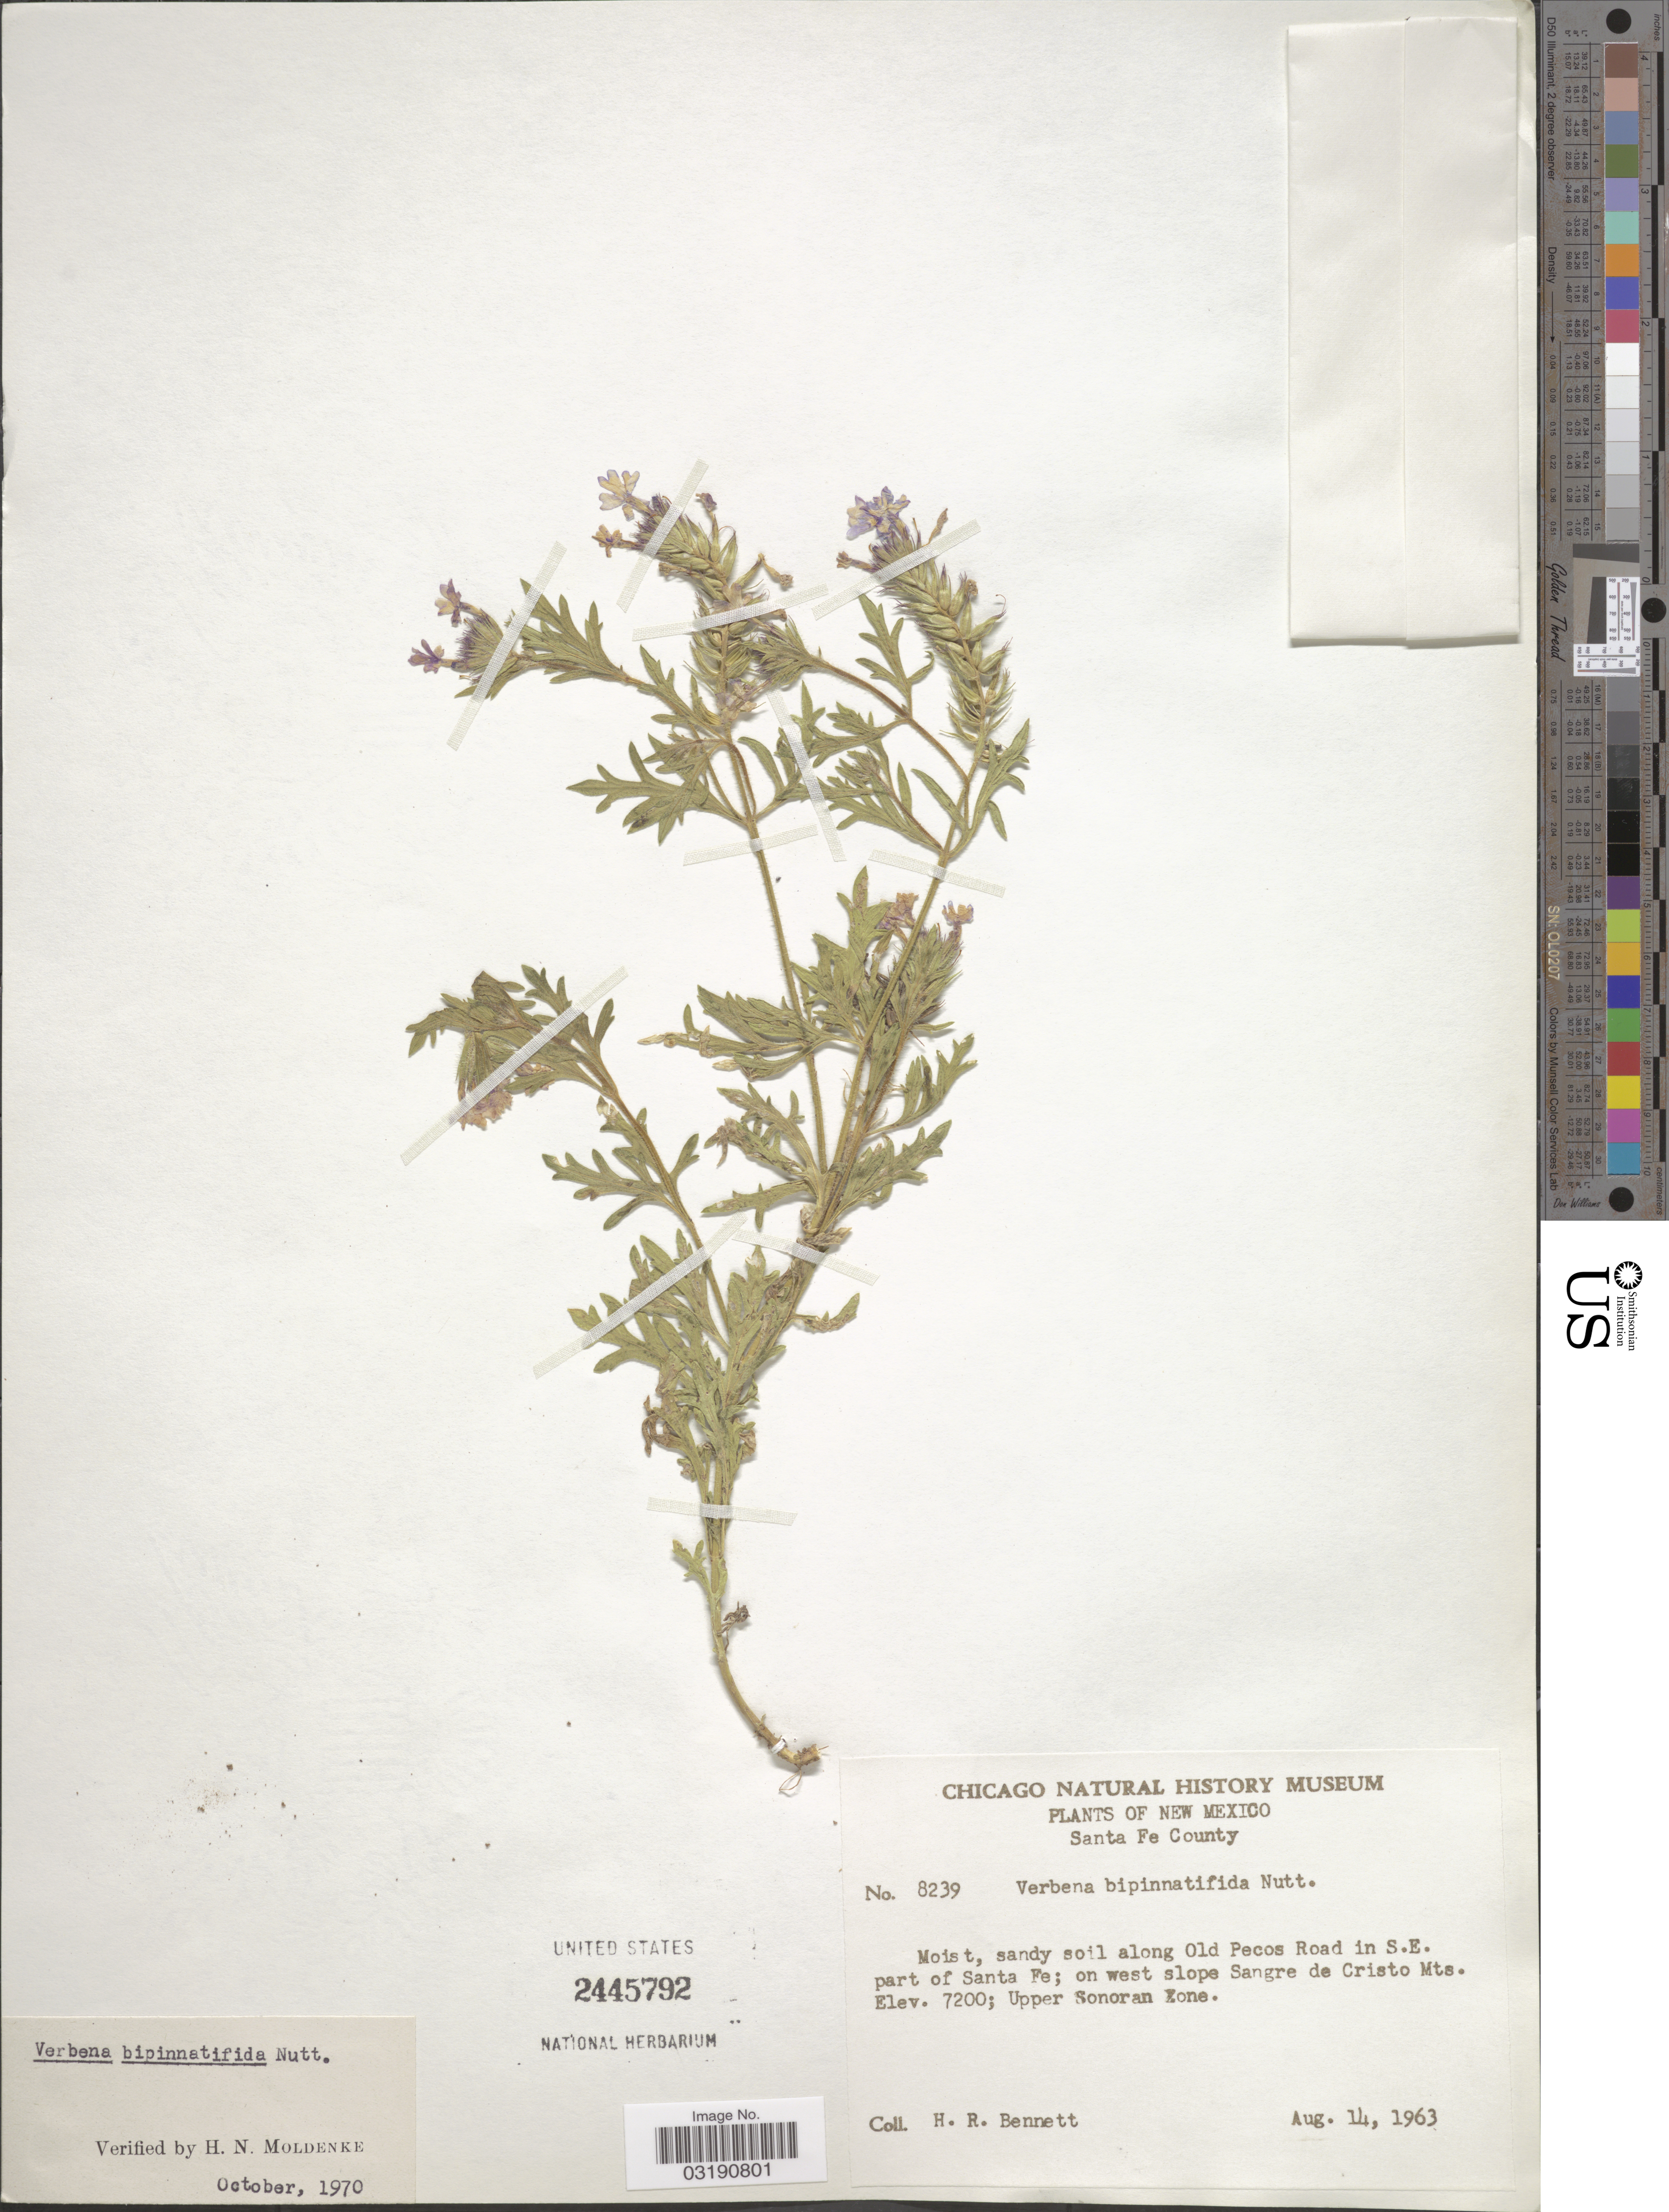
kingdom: Plantae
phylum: Tracheophyta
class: Magnoliopsida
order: Lamiales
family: Verbenaceae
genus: Verbena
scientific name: Verbena bipinnatifida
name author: (Schauer) Nutt.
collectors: H. R. Bennett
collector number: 8239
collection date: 1963-08-14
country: United States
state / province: New Mexico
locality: Santa Fe County. Sandy soil along Old Pecos Road in S.E. part of Santa Fe; on west slope Sangre de Cristo Mts. Upper Sonoran Zone.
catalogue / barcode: US 2445792